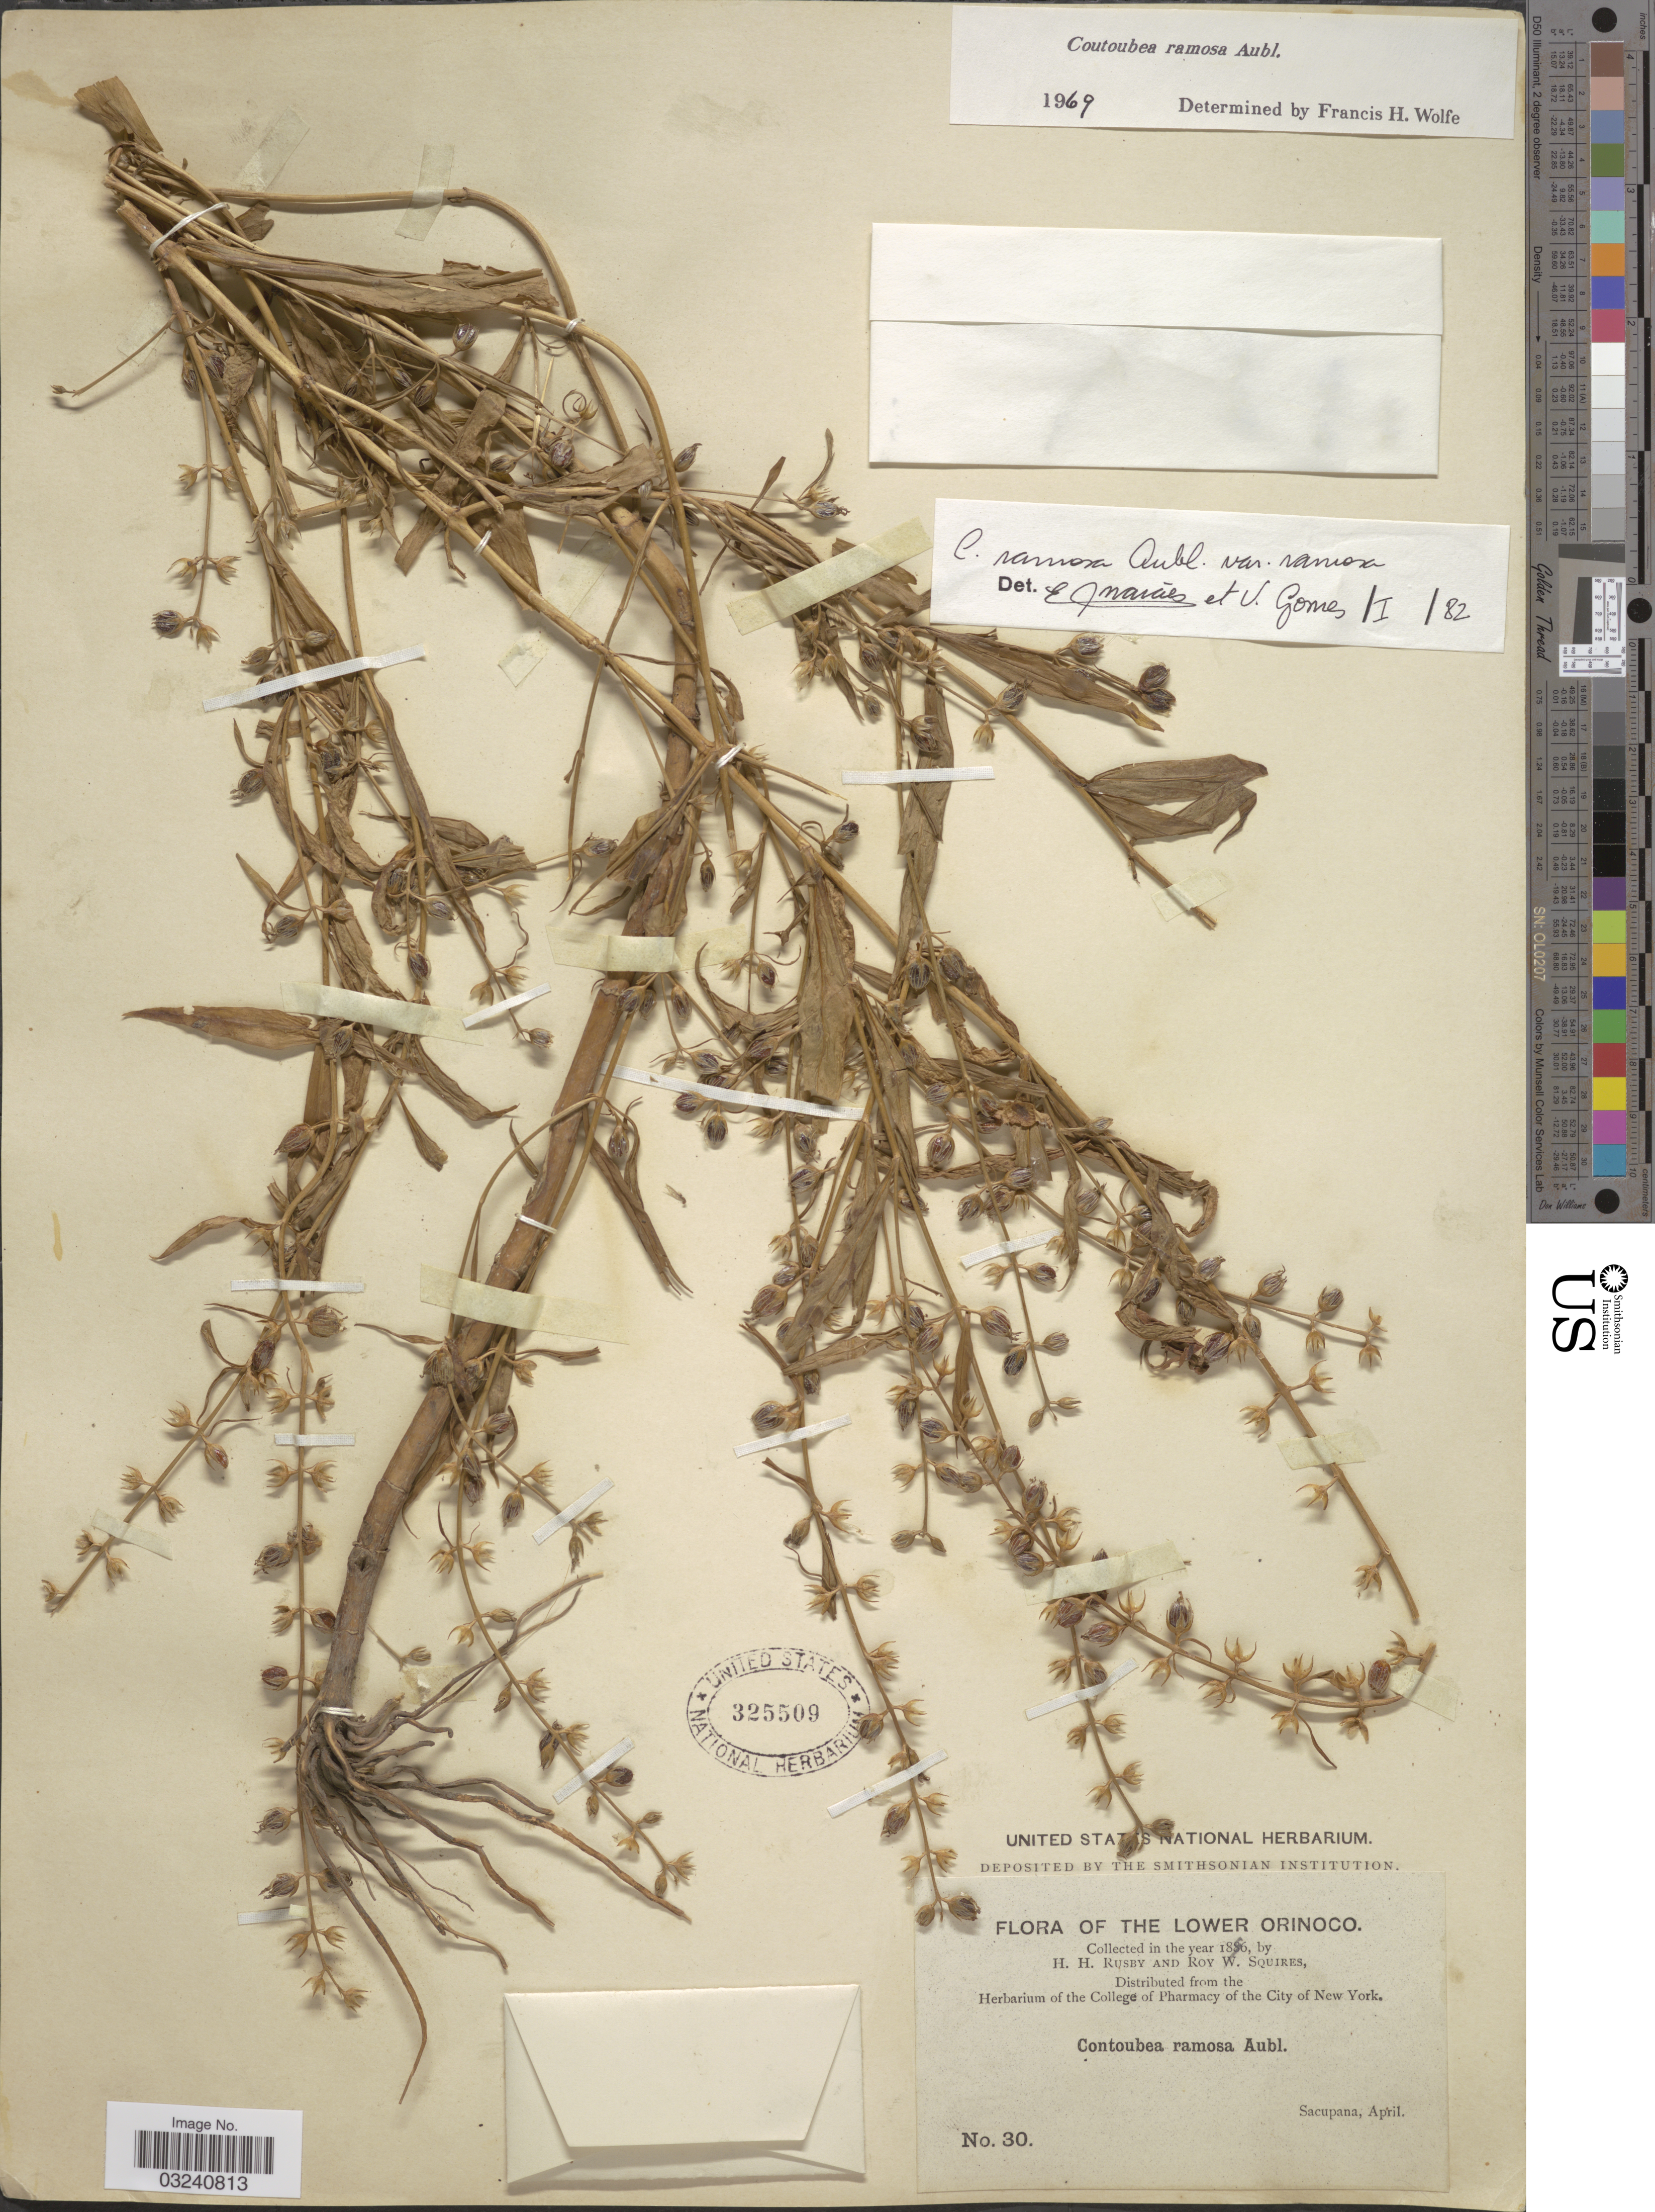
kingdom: Plantae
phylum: Tracheophyta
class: Magnoliopsida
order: Gentianales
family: Gentianaceae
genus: Coutoubea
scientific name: Coutoubea ramosa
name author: Aubl.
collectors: H. H. Rusby & R. Squires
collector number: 30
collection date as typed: April 1896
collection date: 1896-04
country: Venezuela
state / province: Delta Amacuro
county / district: Antonio Díaz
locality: Lower Orinoco, Sacupana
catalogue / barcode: US 325509